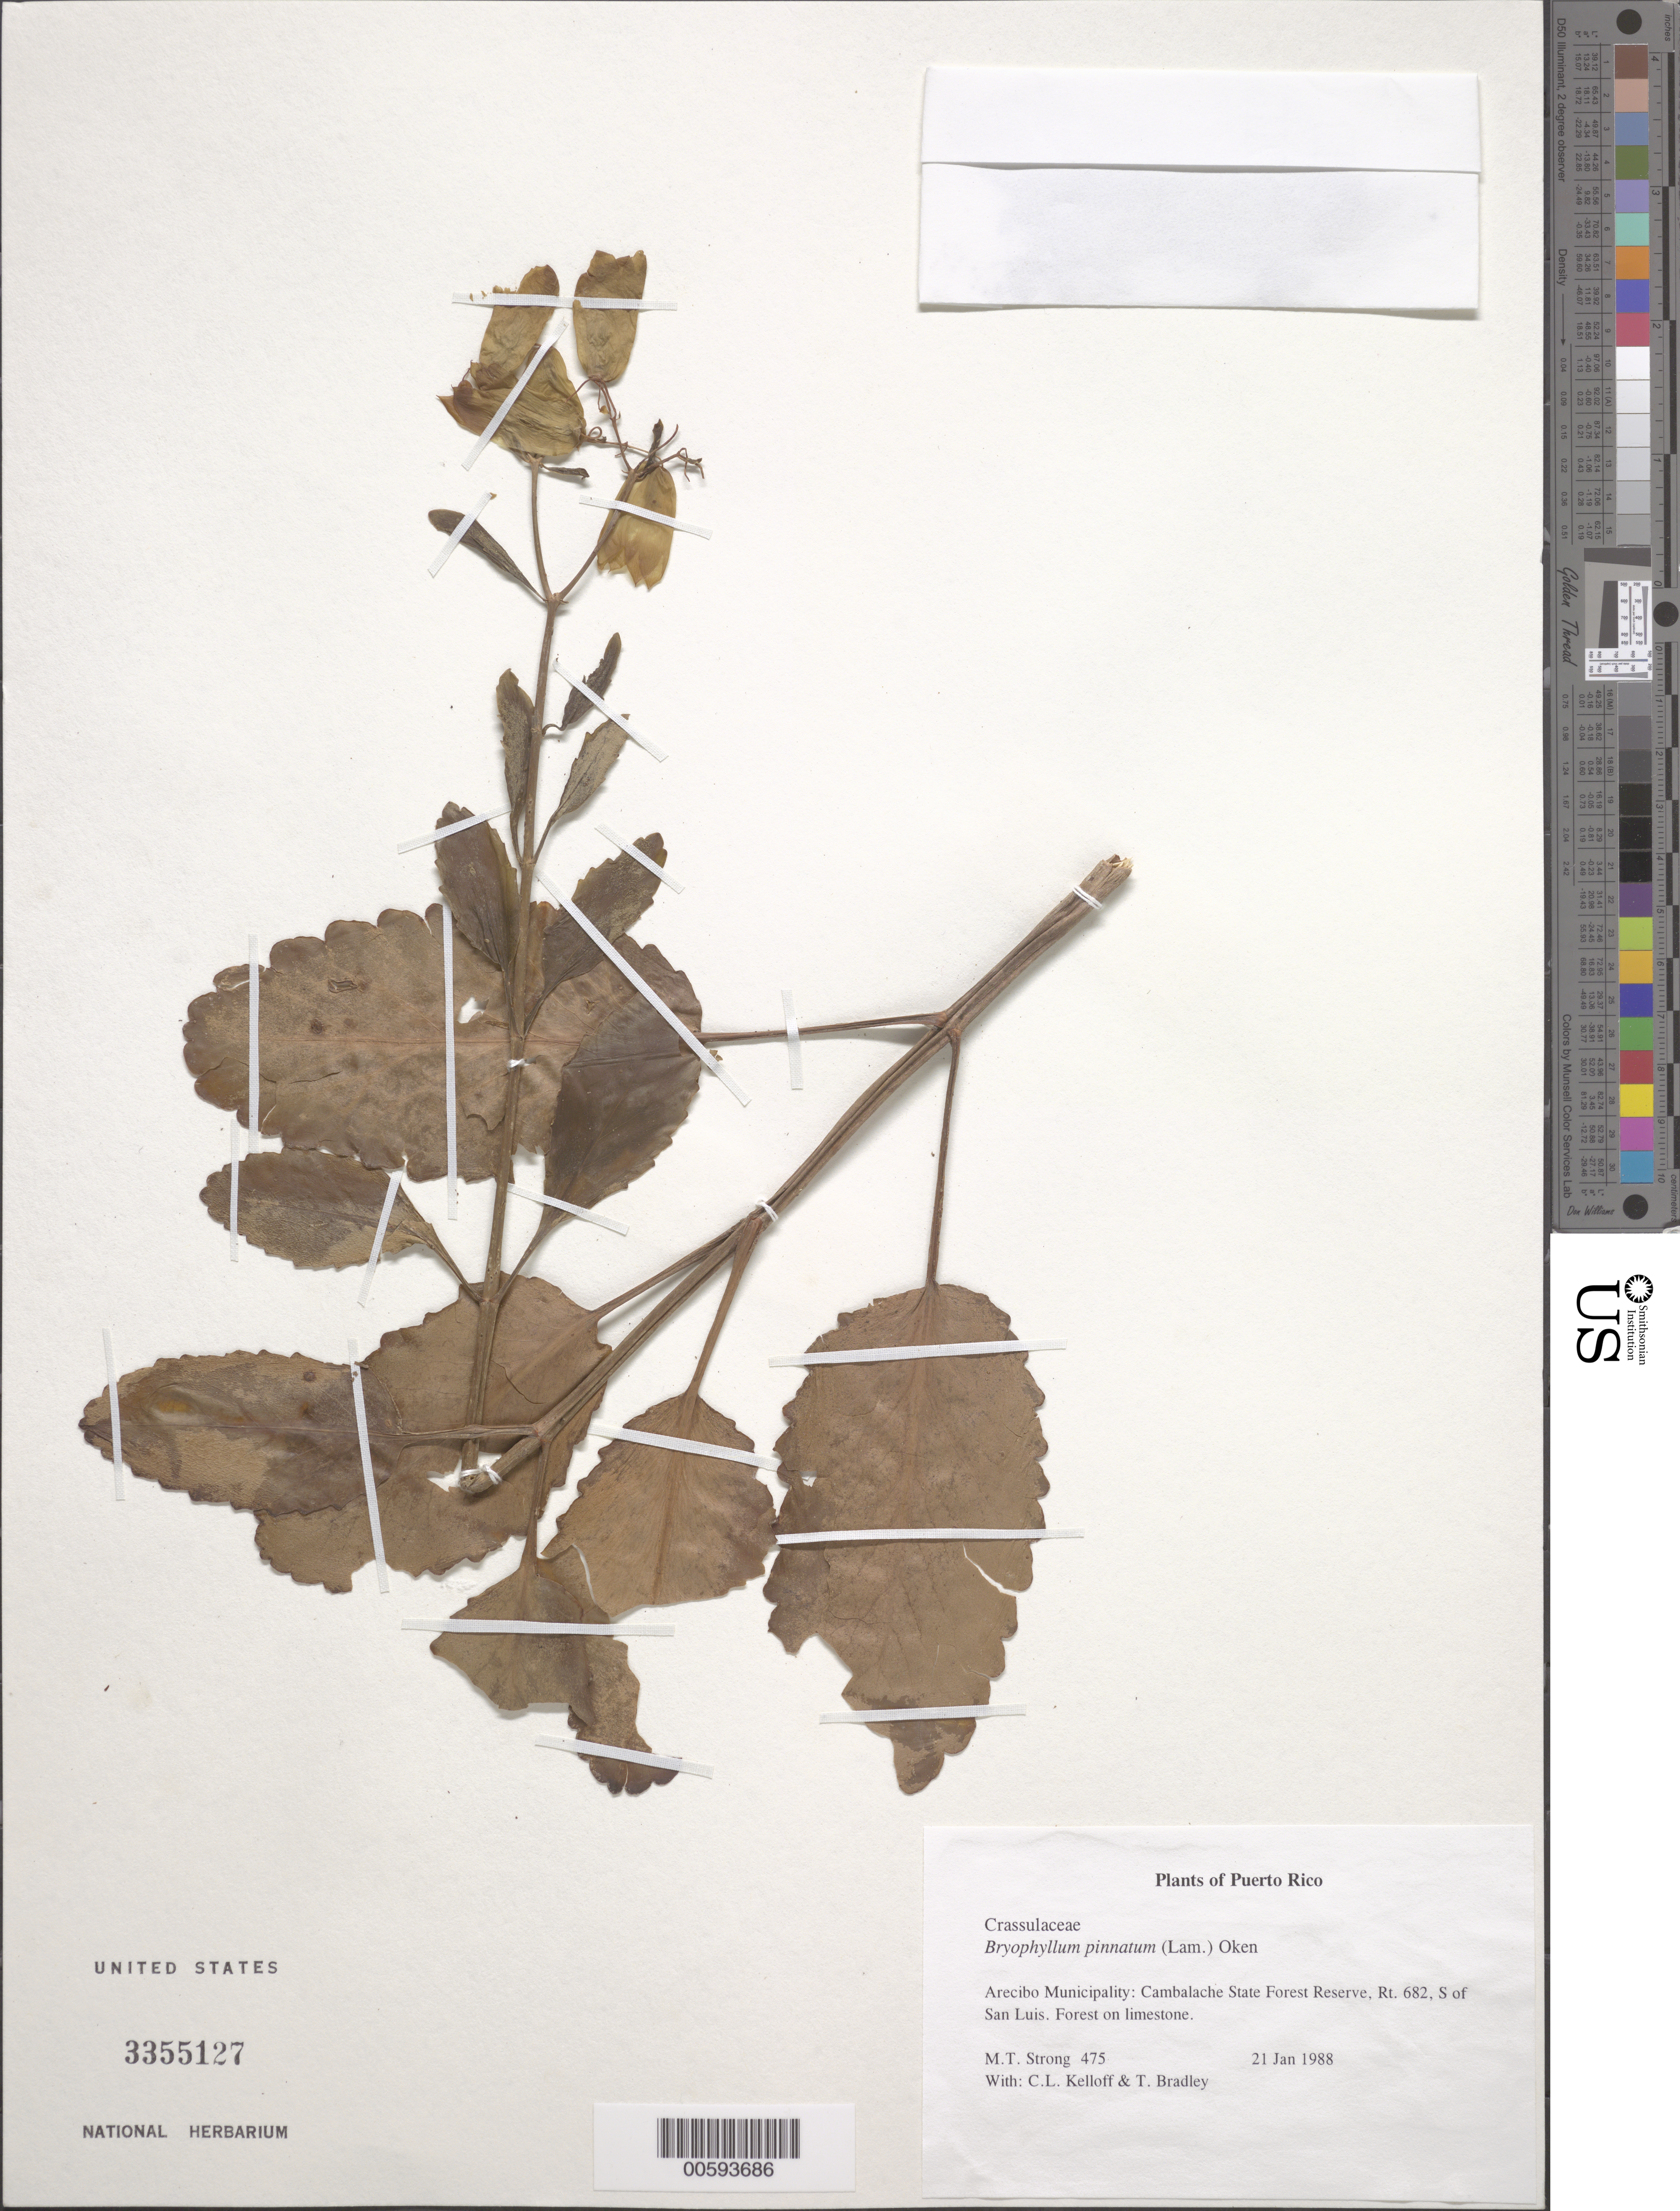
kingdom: Plantae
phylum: Tracheophyta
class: Magnoliopsida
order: Saxifragales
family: Crassulaceae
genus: Kalanchoe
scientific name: Kalanchoe pinnata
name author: (Lam.) Pers.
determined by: Strong, Mark T., (BOT), Smithsonian Institution - National Museum of Natural History (UNITED STATES)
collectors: M. T. Strong, C. L. Kelloff & T. Bradley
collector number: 475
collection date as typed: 21 Jan 1988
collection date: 1988-01-21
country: Puerto Rico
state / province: Arecibo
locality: Arecibo Municipality: Cambalache State Forest Reserve, Rt. 682, S of San Luis.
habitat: Forest on limestone.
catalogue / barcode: US 3355127